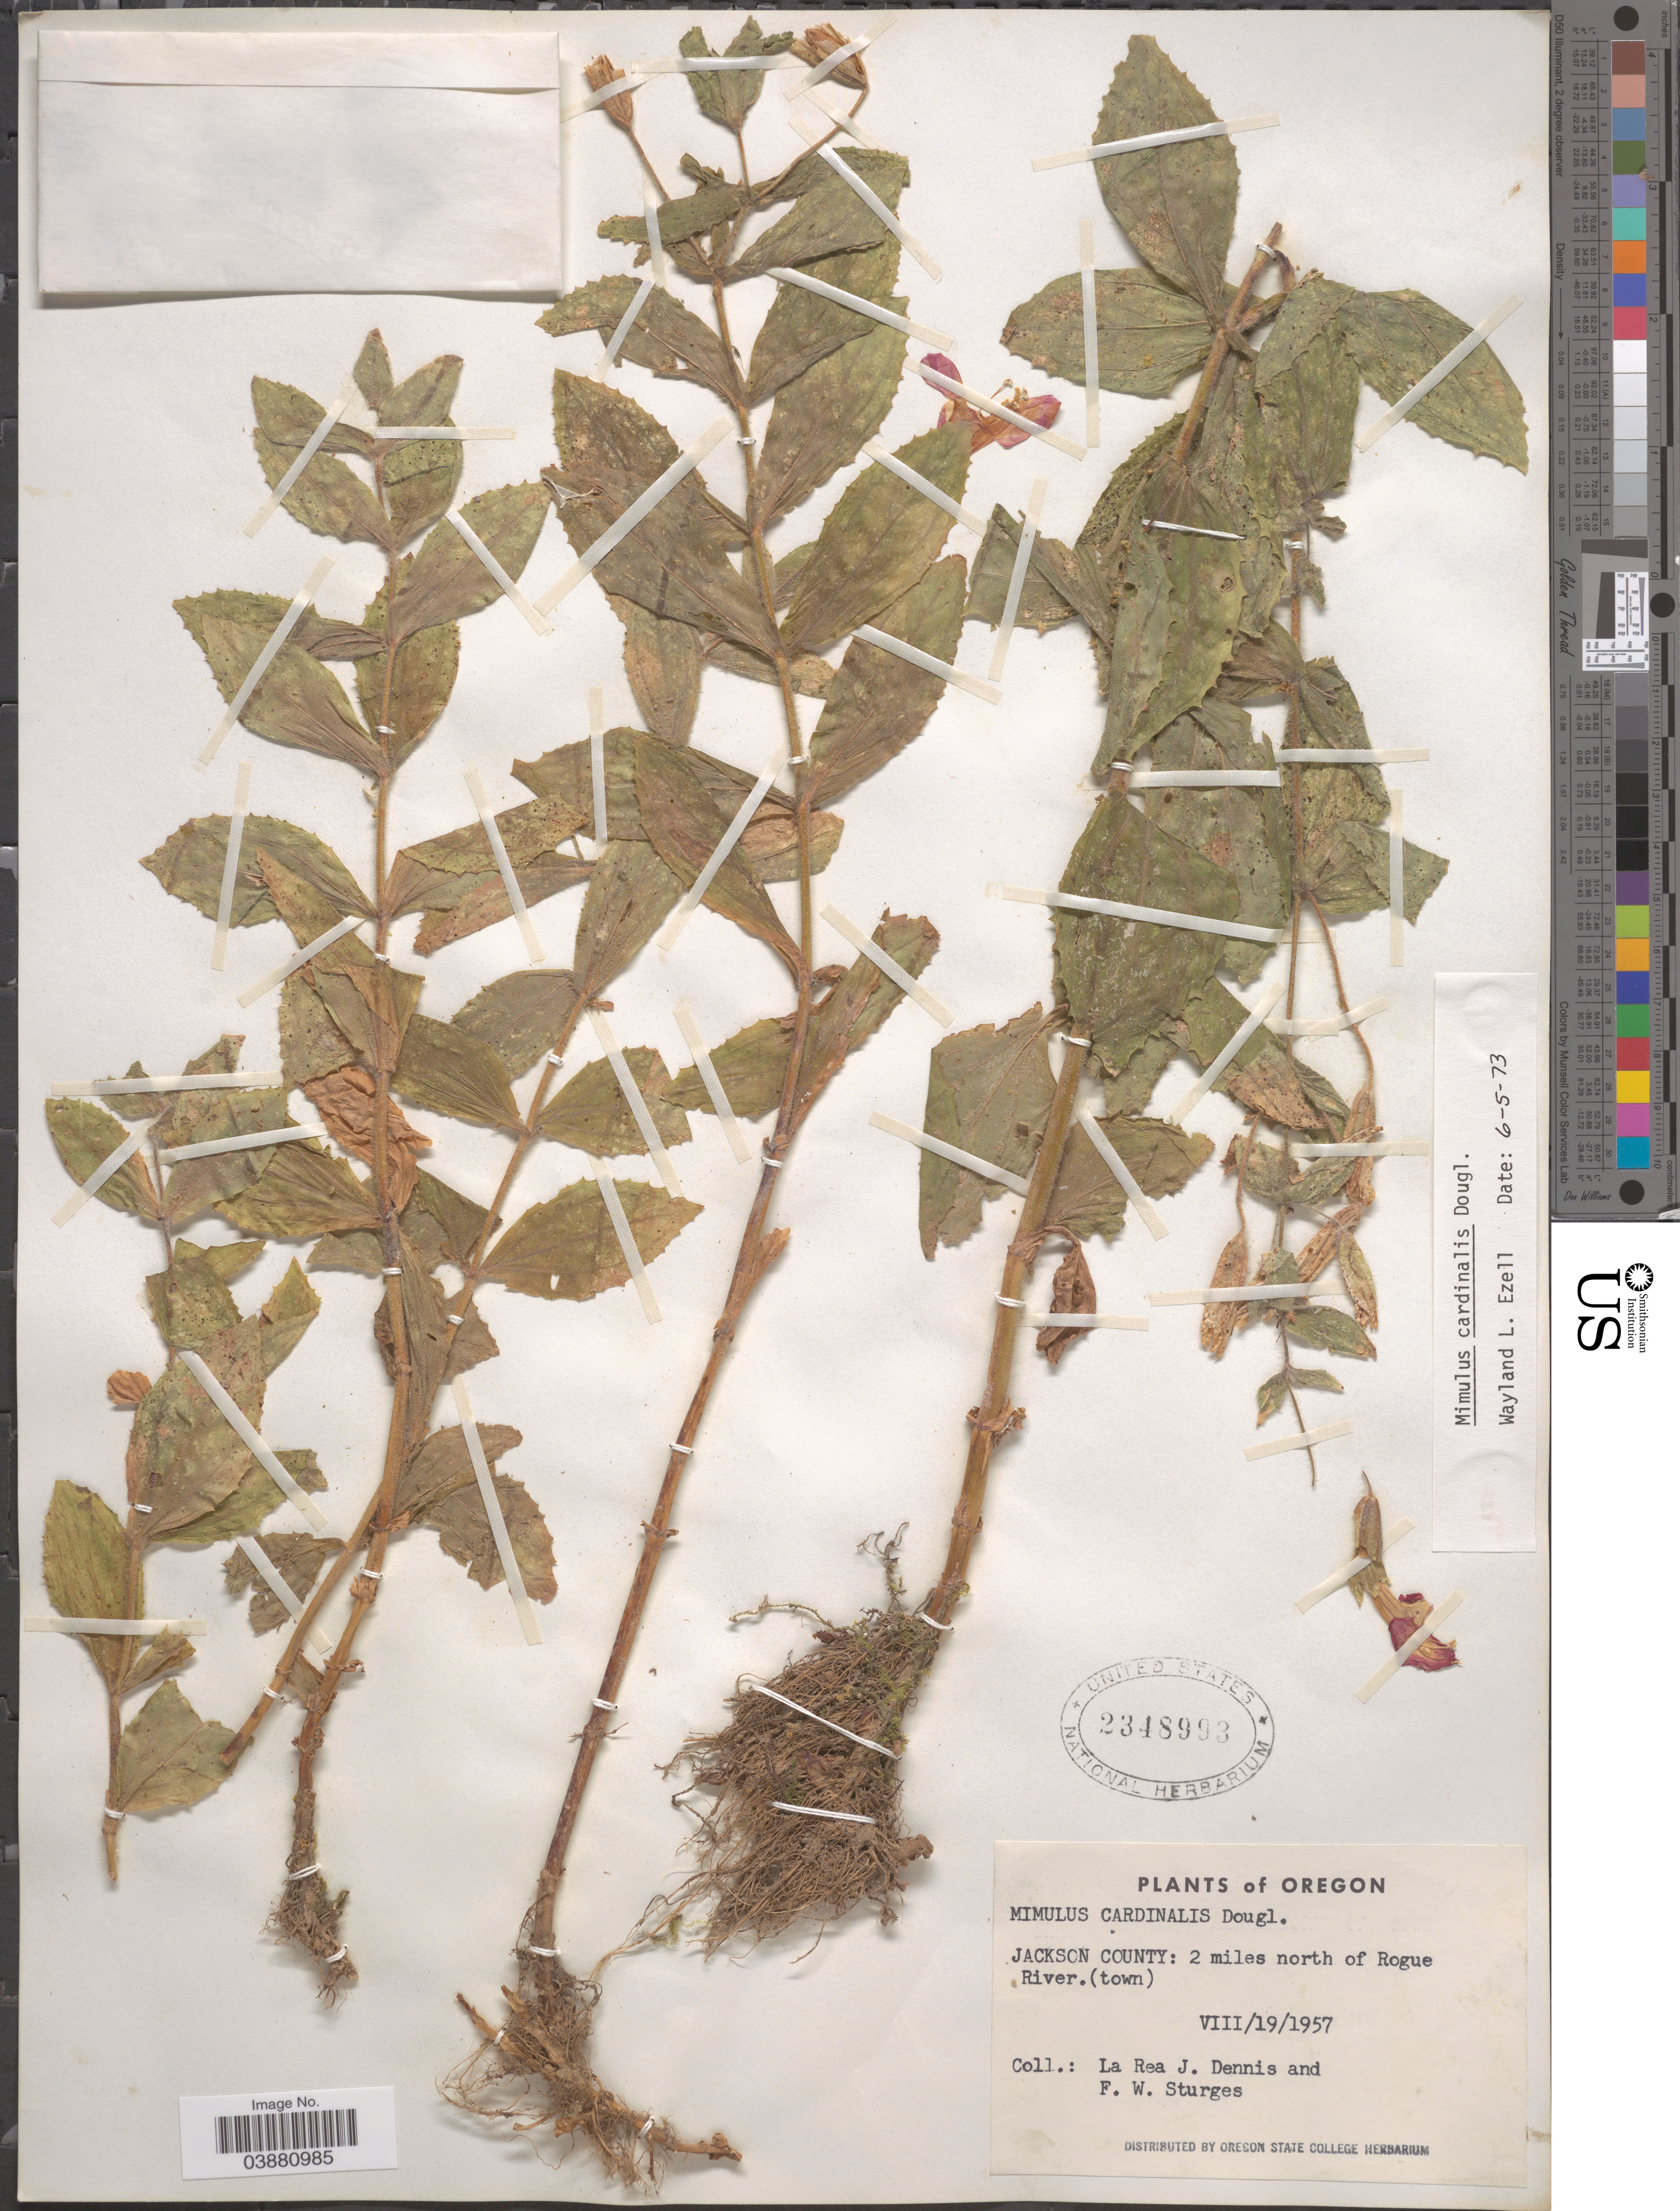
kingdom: Plantae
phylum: Tracheophyta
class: Magnoliopsida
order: Lamiales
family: Phrymaceae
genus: Mimulus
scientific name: Mimulus cardinalis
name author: Douglas ex Benth.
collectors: L. Dennis & F. Sturges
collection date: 1957-08-19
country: United States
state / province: Oregon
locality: Jackson County: 2 miles north of Rogue River. (town).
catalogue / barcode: US 2348993